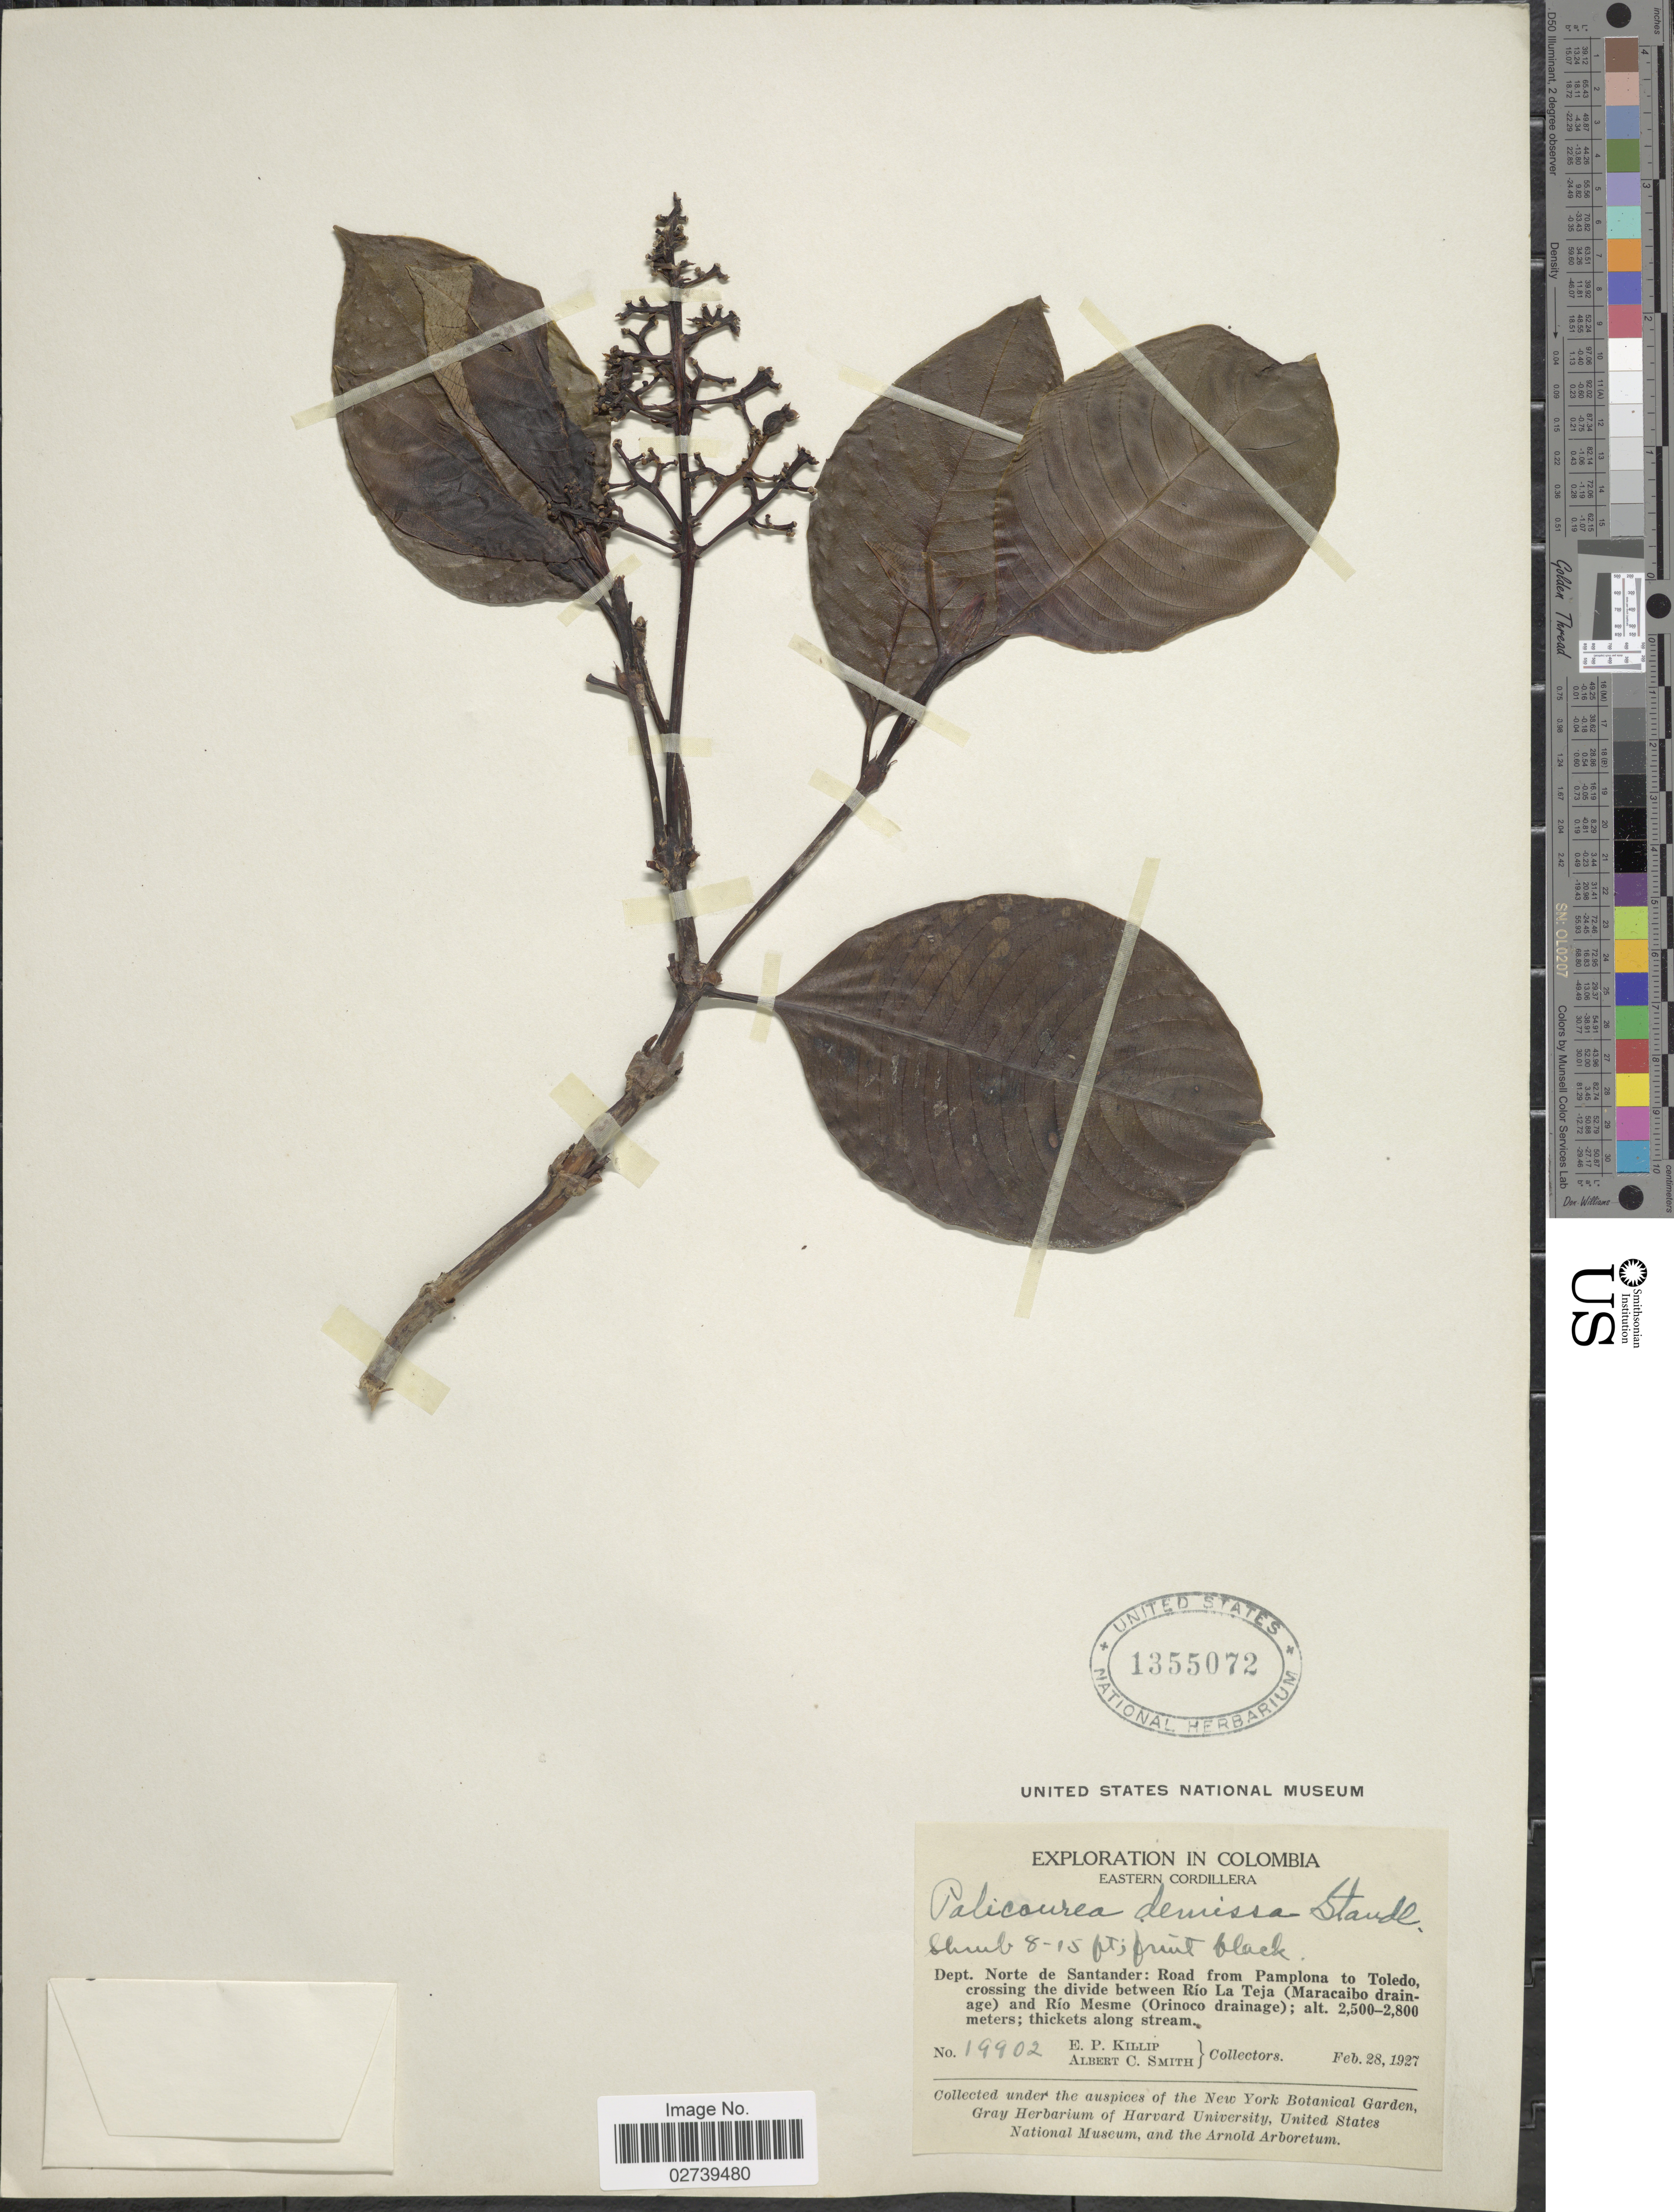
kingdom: Plantae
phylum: Tracheophyta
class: Magnoliopsida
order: Gentianales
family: Rubiaceae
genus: Palicourea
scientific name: Palicourea demissa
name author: Standl.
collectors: E. P. Killip & A. C. Smith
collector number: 19902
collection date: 1927-02-28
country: Colombia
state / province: Norte de Santander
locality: Eastern Cordillera, Road from Pamplona to Toledo, crossing the divide between Rio La Teja (Maracaibo drainage) and Rio Mesme (Orinoco drainage), thickets along stream.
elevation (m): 2500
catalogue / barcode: US 1355072